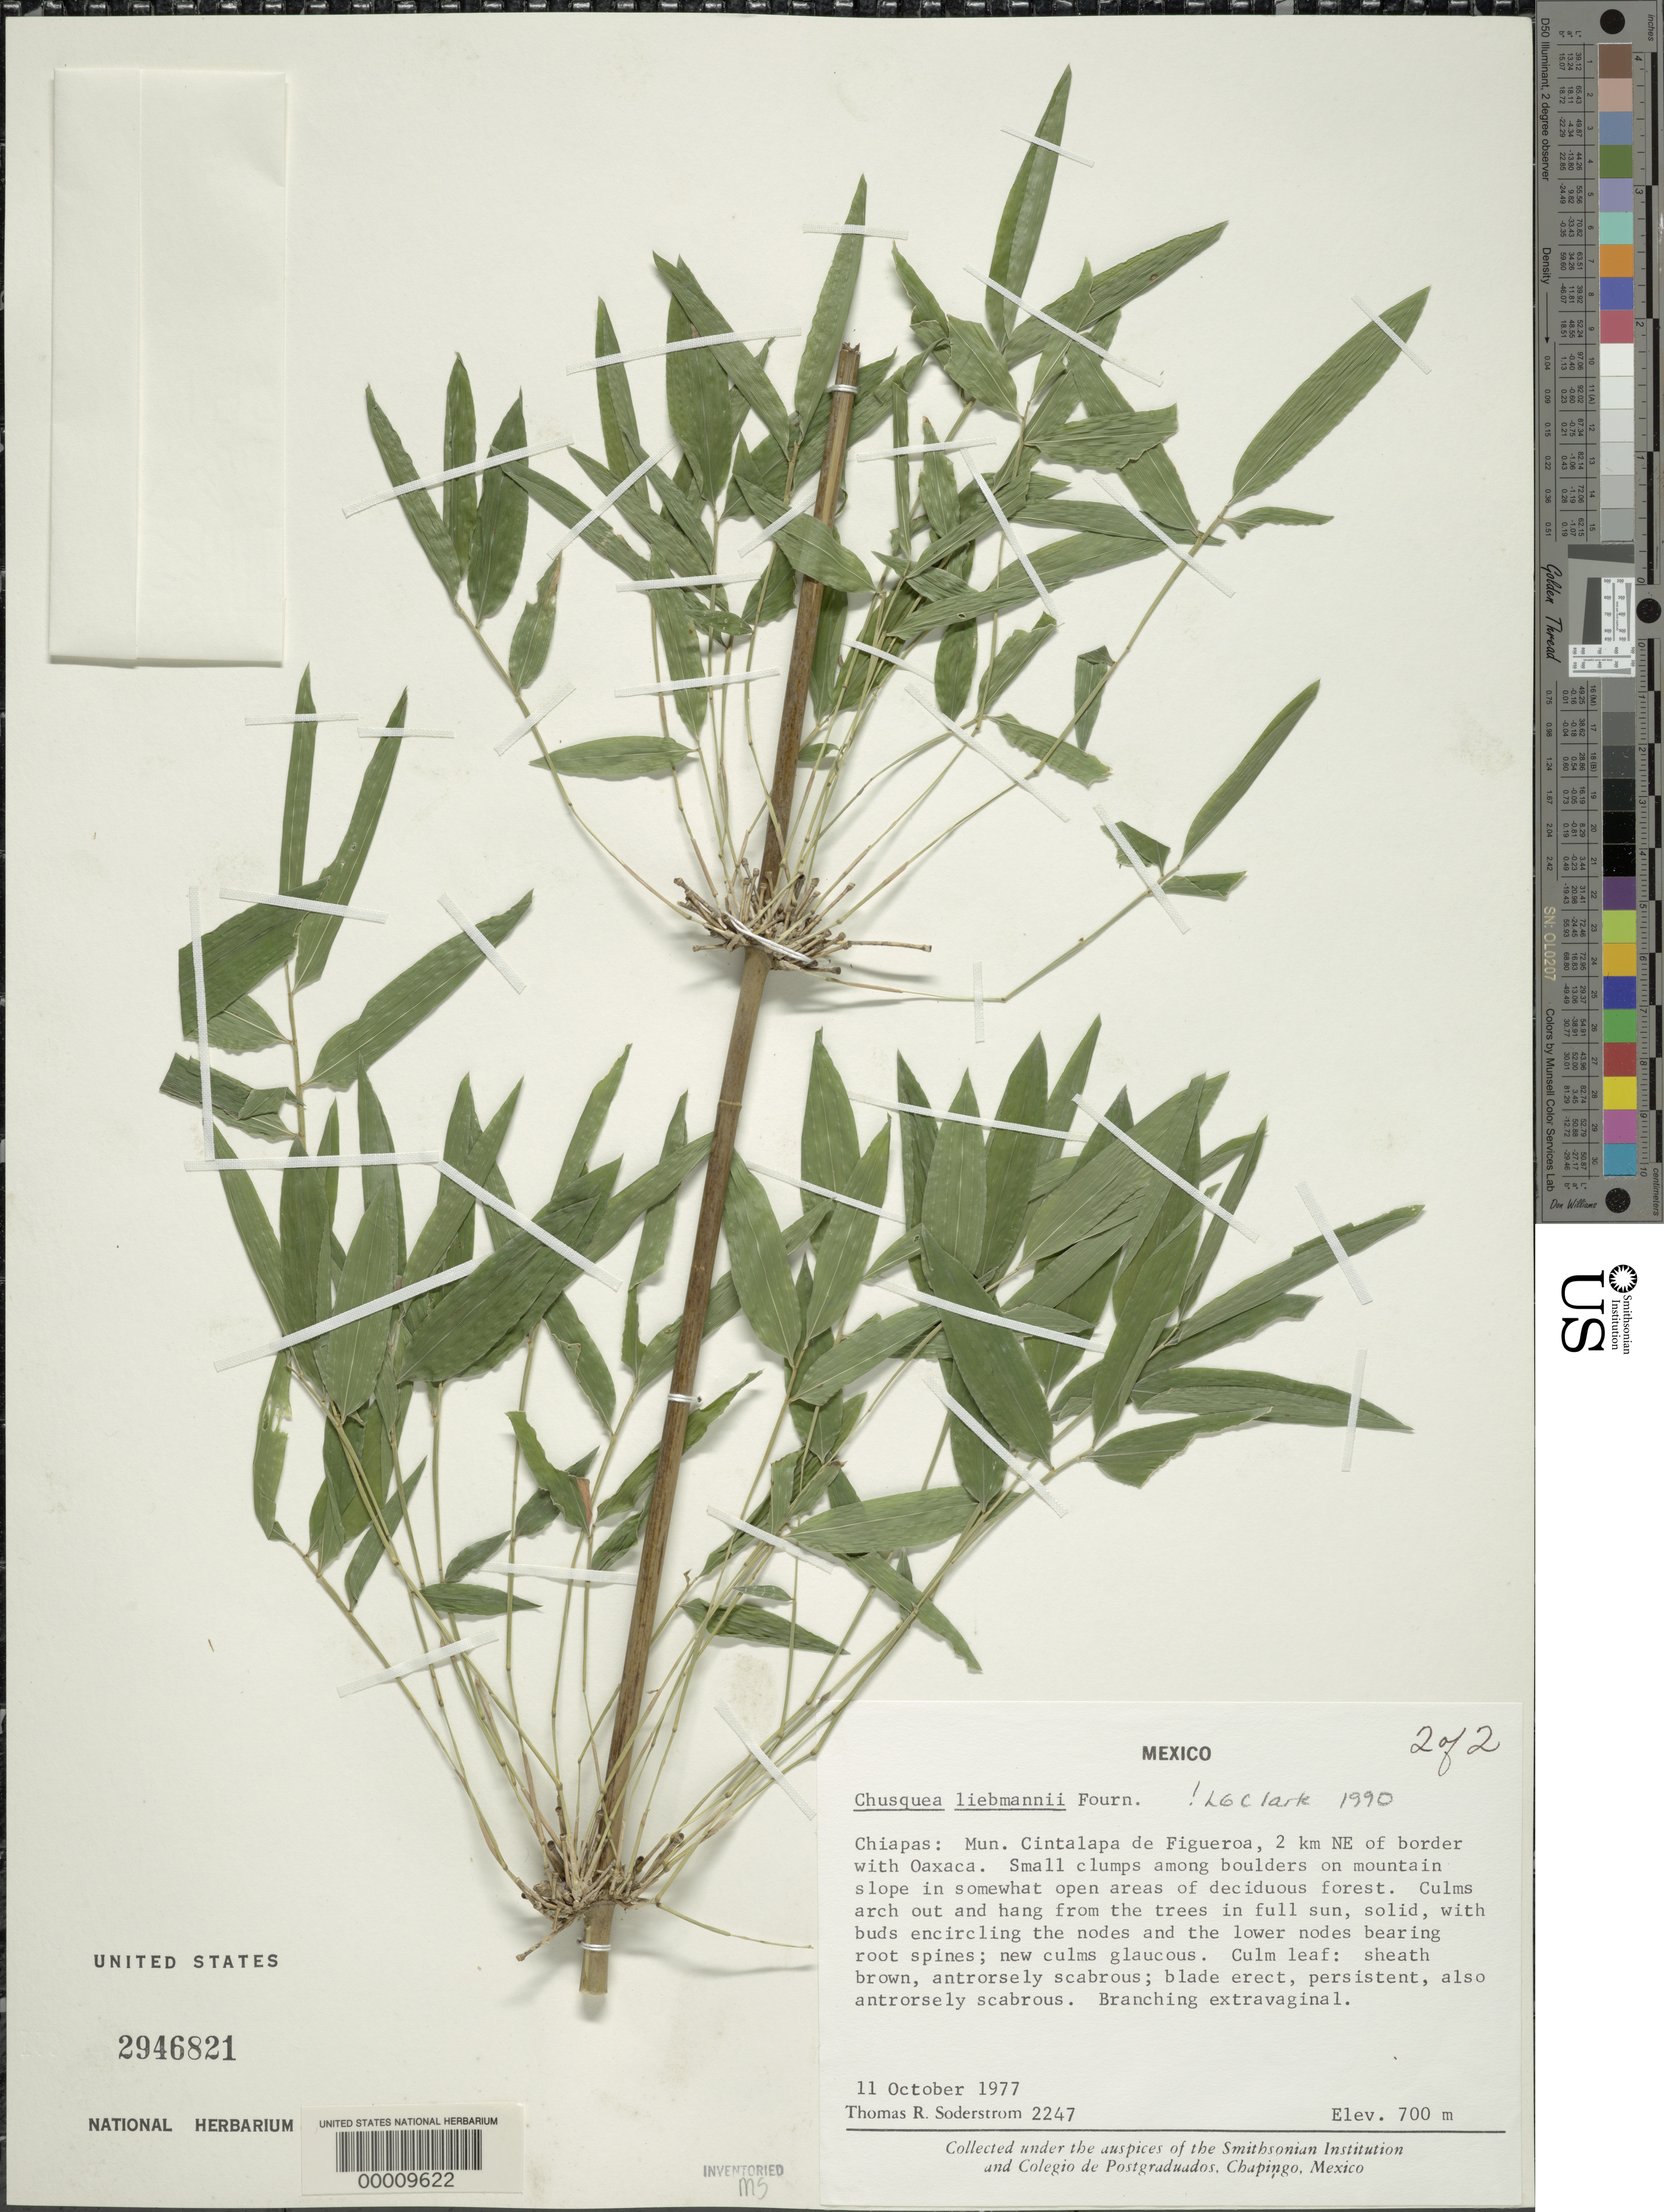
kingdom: Plantae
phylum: Tracheophyta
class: Liliopsida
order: Poales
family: Poaceae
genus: Chusquea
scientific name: Chusquea liebmannii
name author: E. Fourn.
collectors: T. R. Soderstrom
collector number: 2247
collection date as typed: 11 Oct 1977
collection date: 1977-10-11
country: Mexico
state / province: Chiapas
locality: Cintalapa de Figueroa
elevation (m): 700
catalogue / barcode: US 2946821